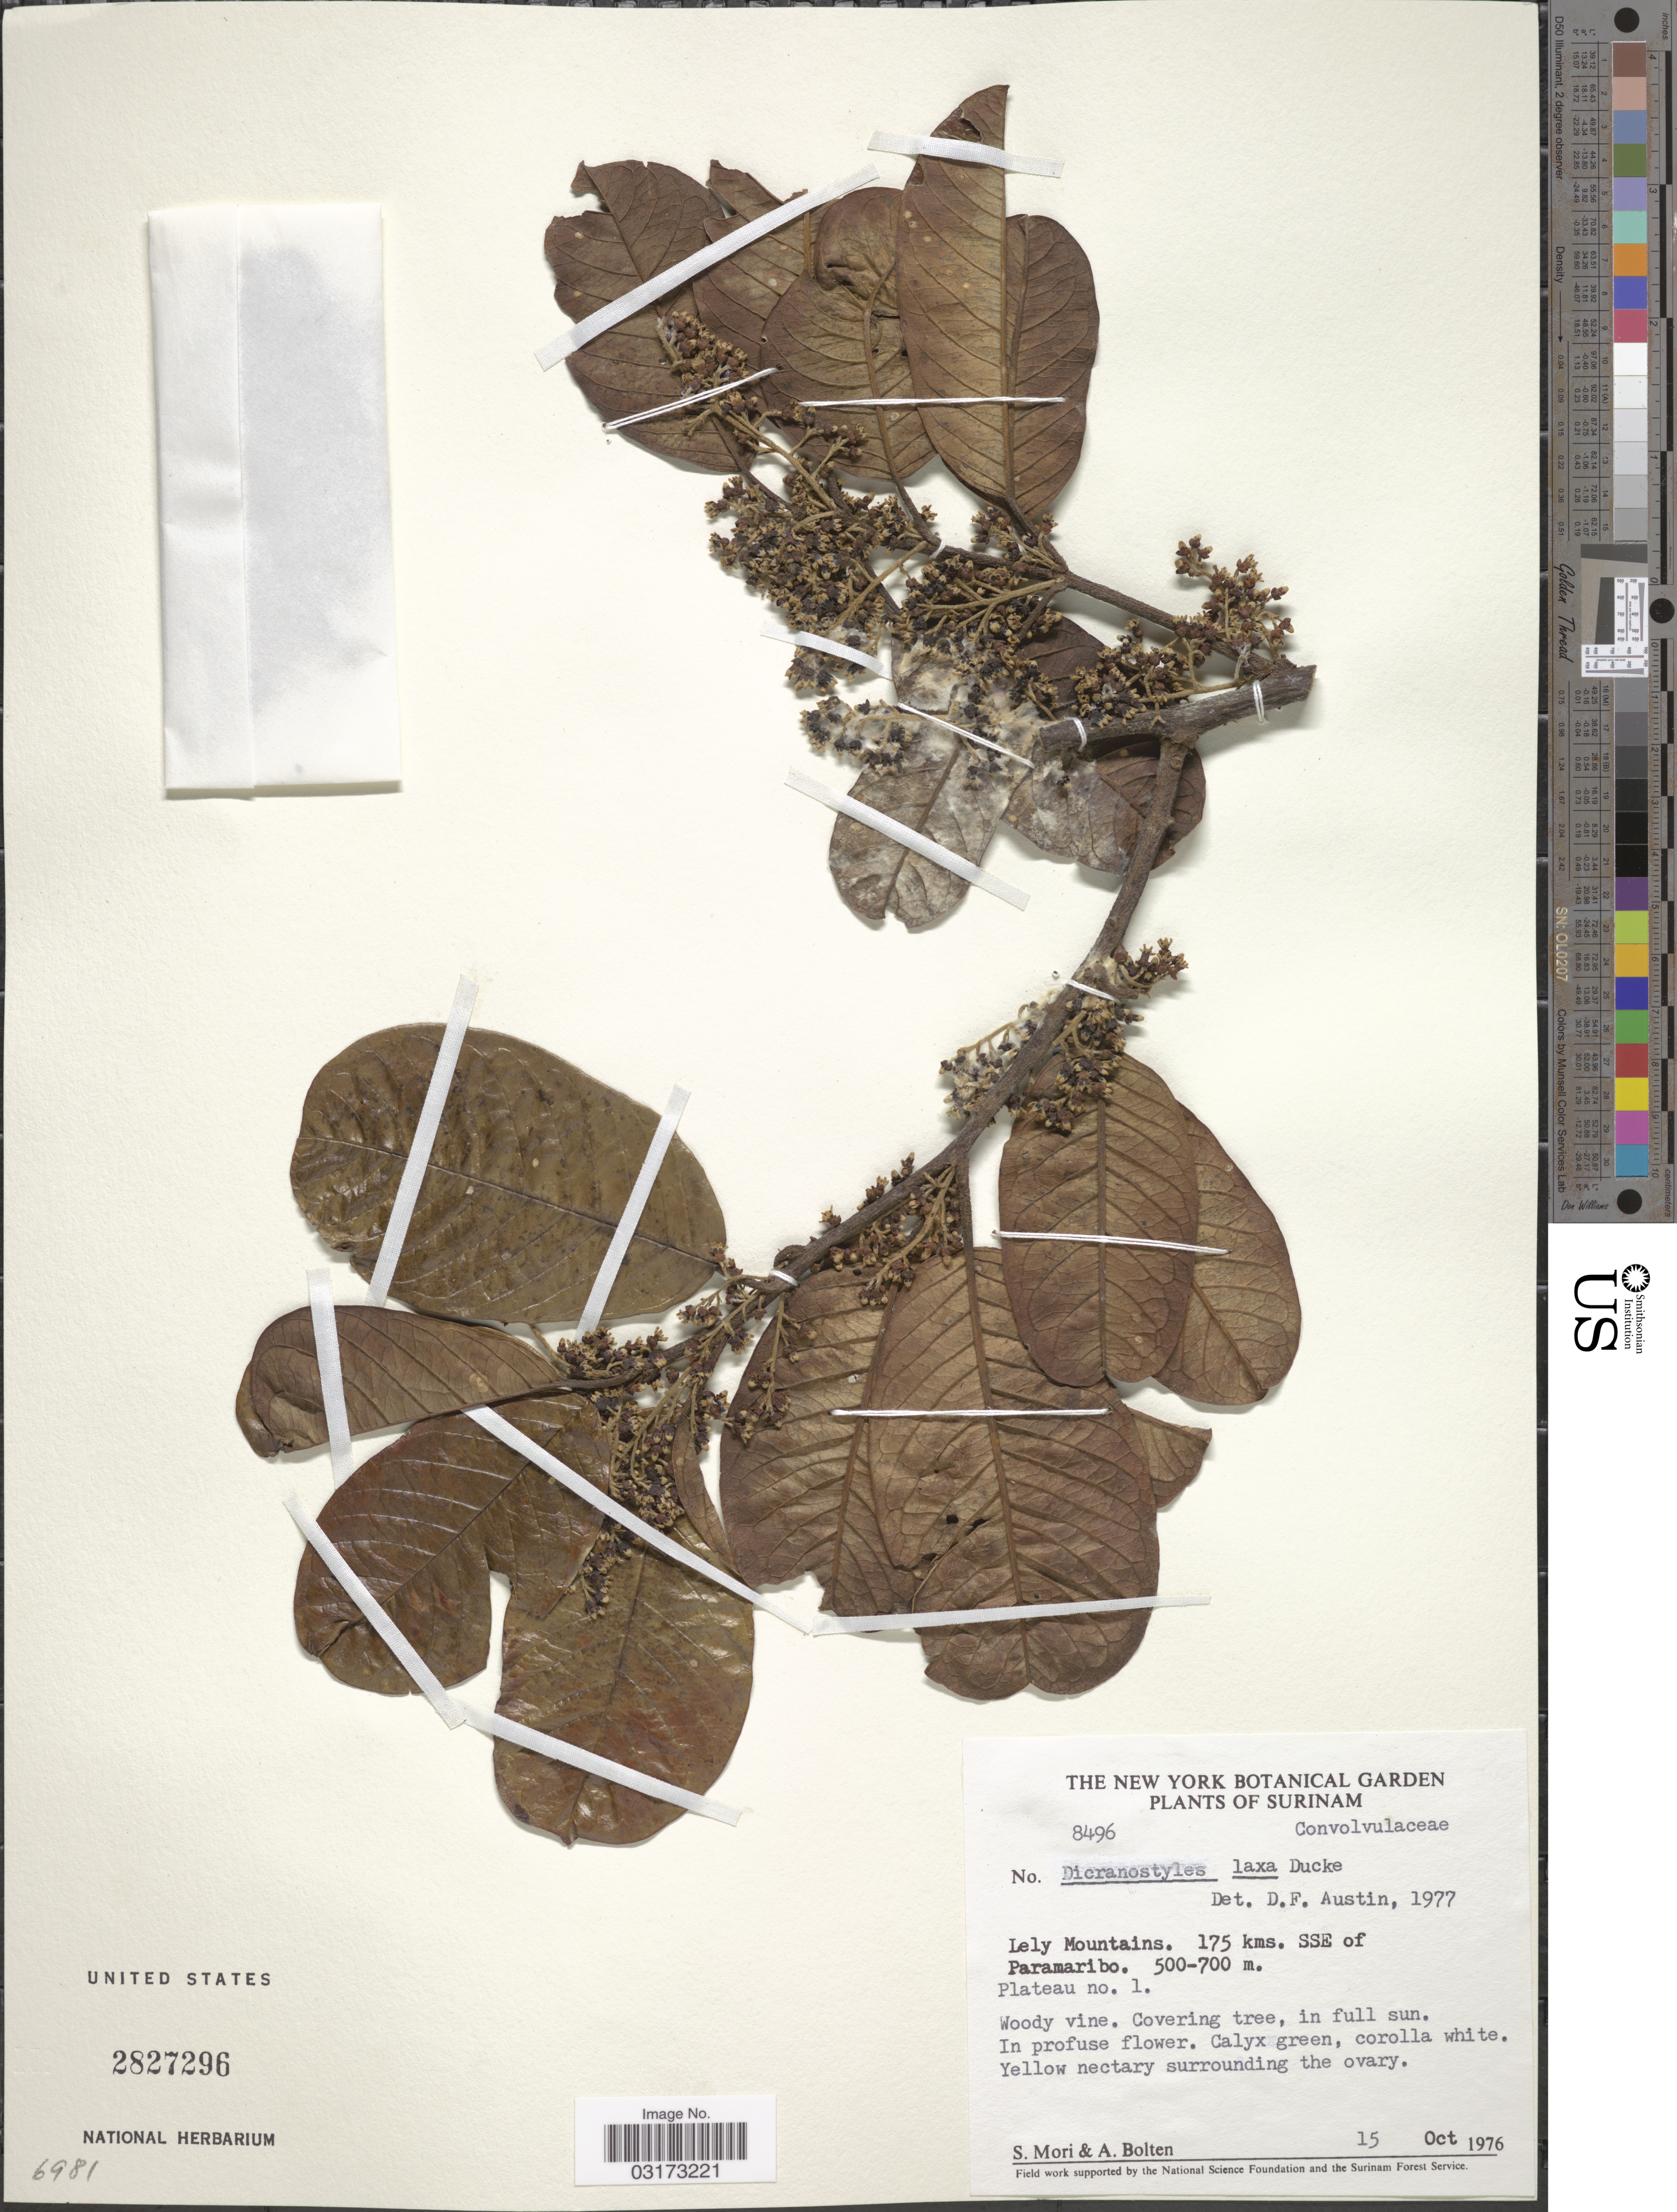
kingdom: Plantae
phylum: Tracheophyta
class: Magnoliopsida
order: Solanales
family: Convolvulaceae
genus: Dicranostyles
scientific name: Dicranostyles laxa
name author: Ducke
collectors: S. Mori & A. Bolten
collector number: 8496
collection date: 1976-10-15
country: Suriname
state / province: Paramaribo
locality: Lely Mountains. 175 kms. SSE of Paramaribo. Plateau no.1.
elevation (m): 500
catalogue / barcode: US 2827296